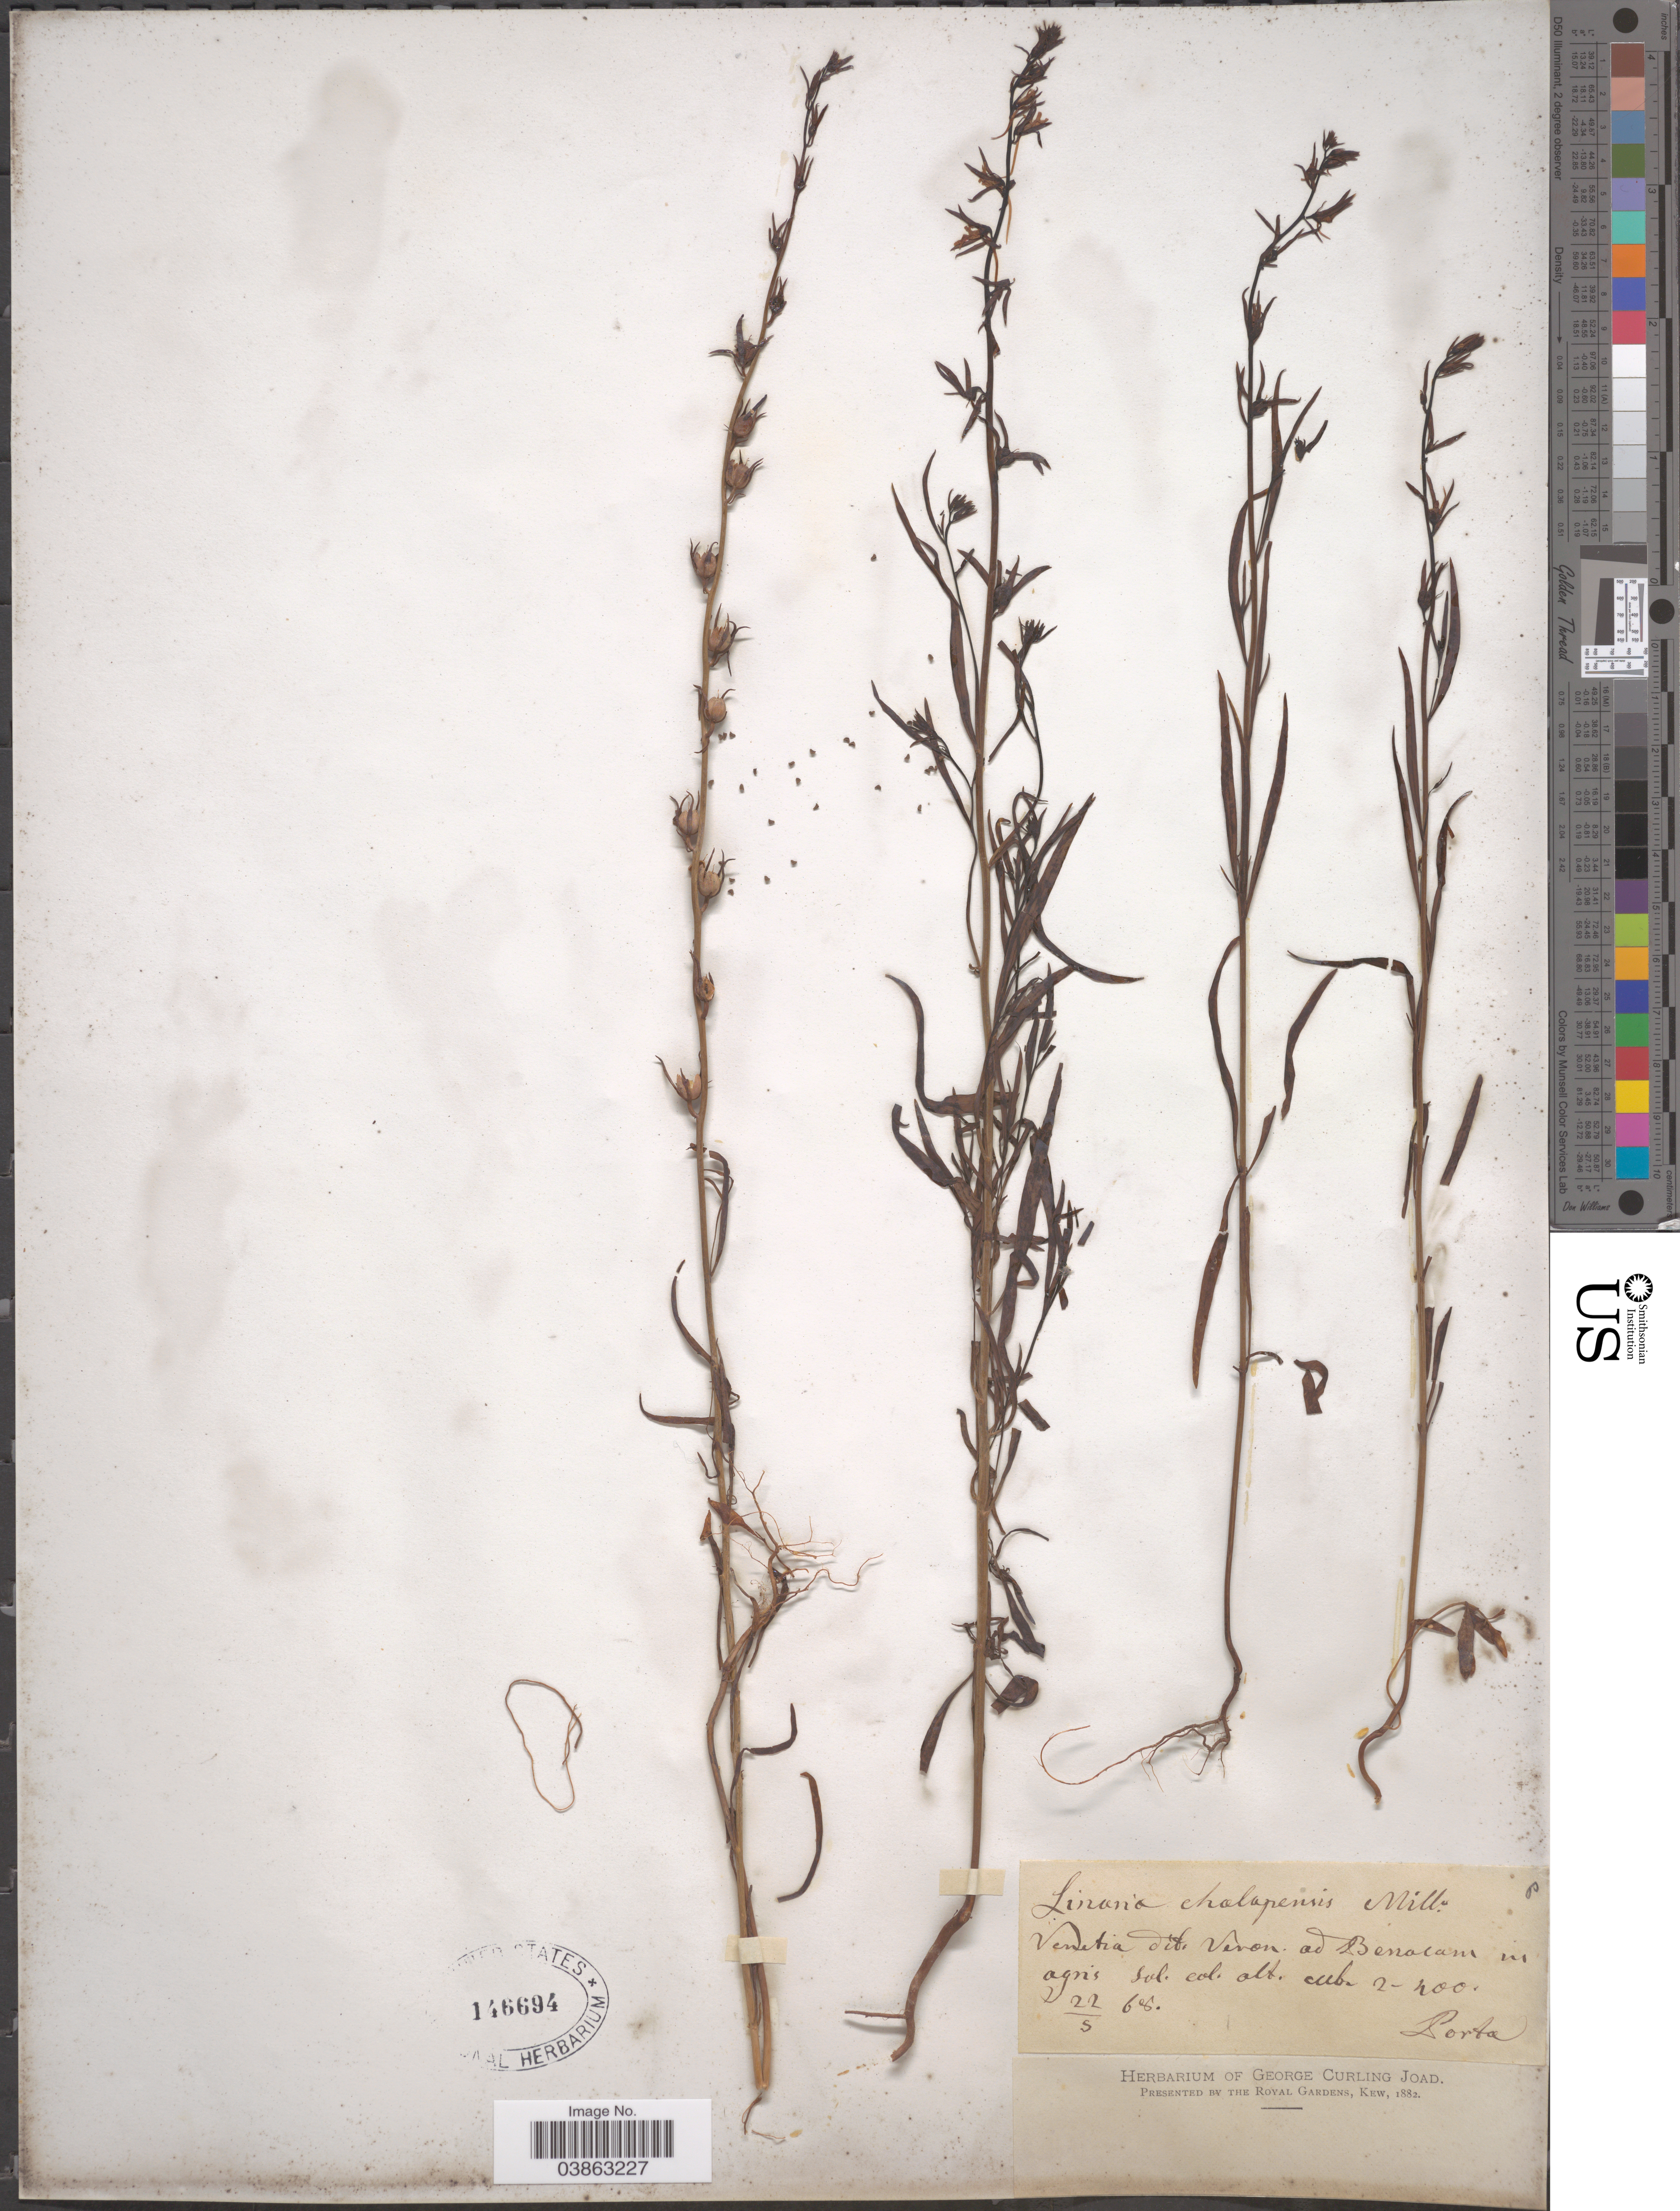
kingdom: Plantae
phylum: Tracheophyta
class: Magnoliopsida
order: Lamiales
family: Plantaginaceae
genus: Linaria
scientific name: Linaria chalepensis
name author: (L.) Mill.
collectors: -- Porta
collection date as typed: Transcribed d/m/y: 22/5/68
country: Italy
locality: Venetia dito Veron ad Benacam in agris Sol. col.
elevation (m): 200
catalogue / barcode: US 146694